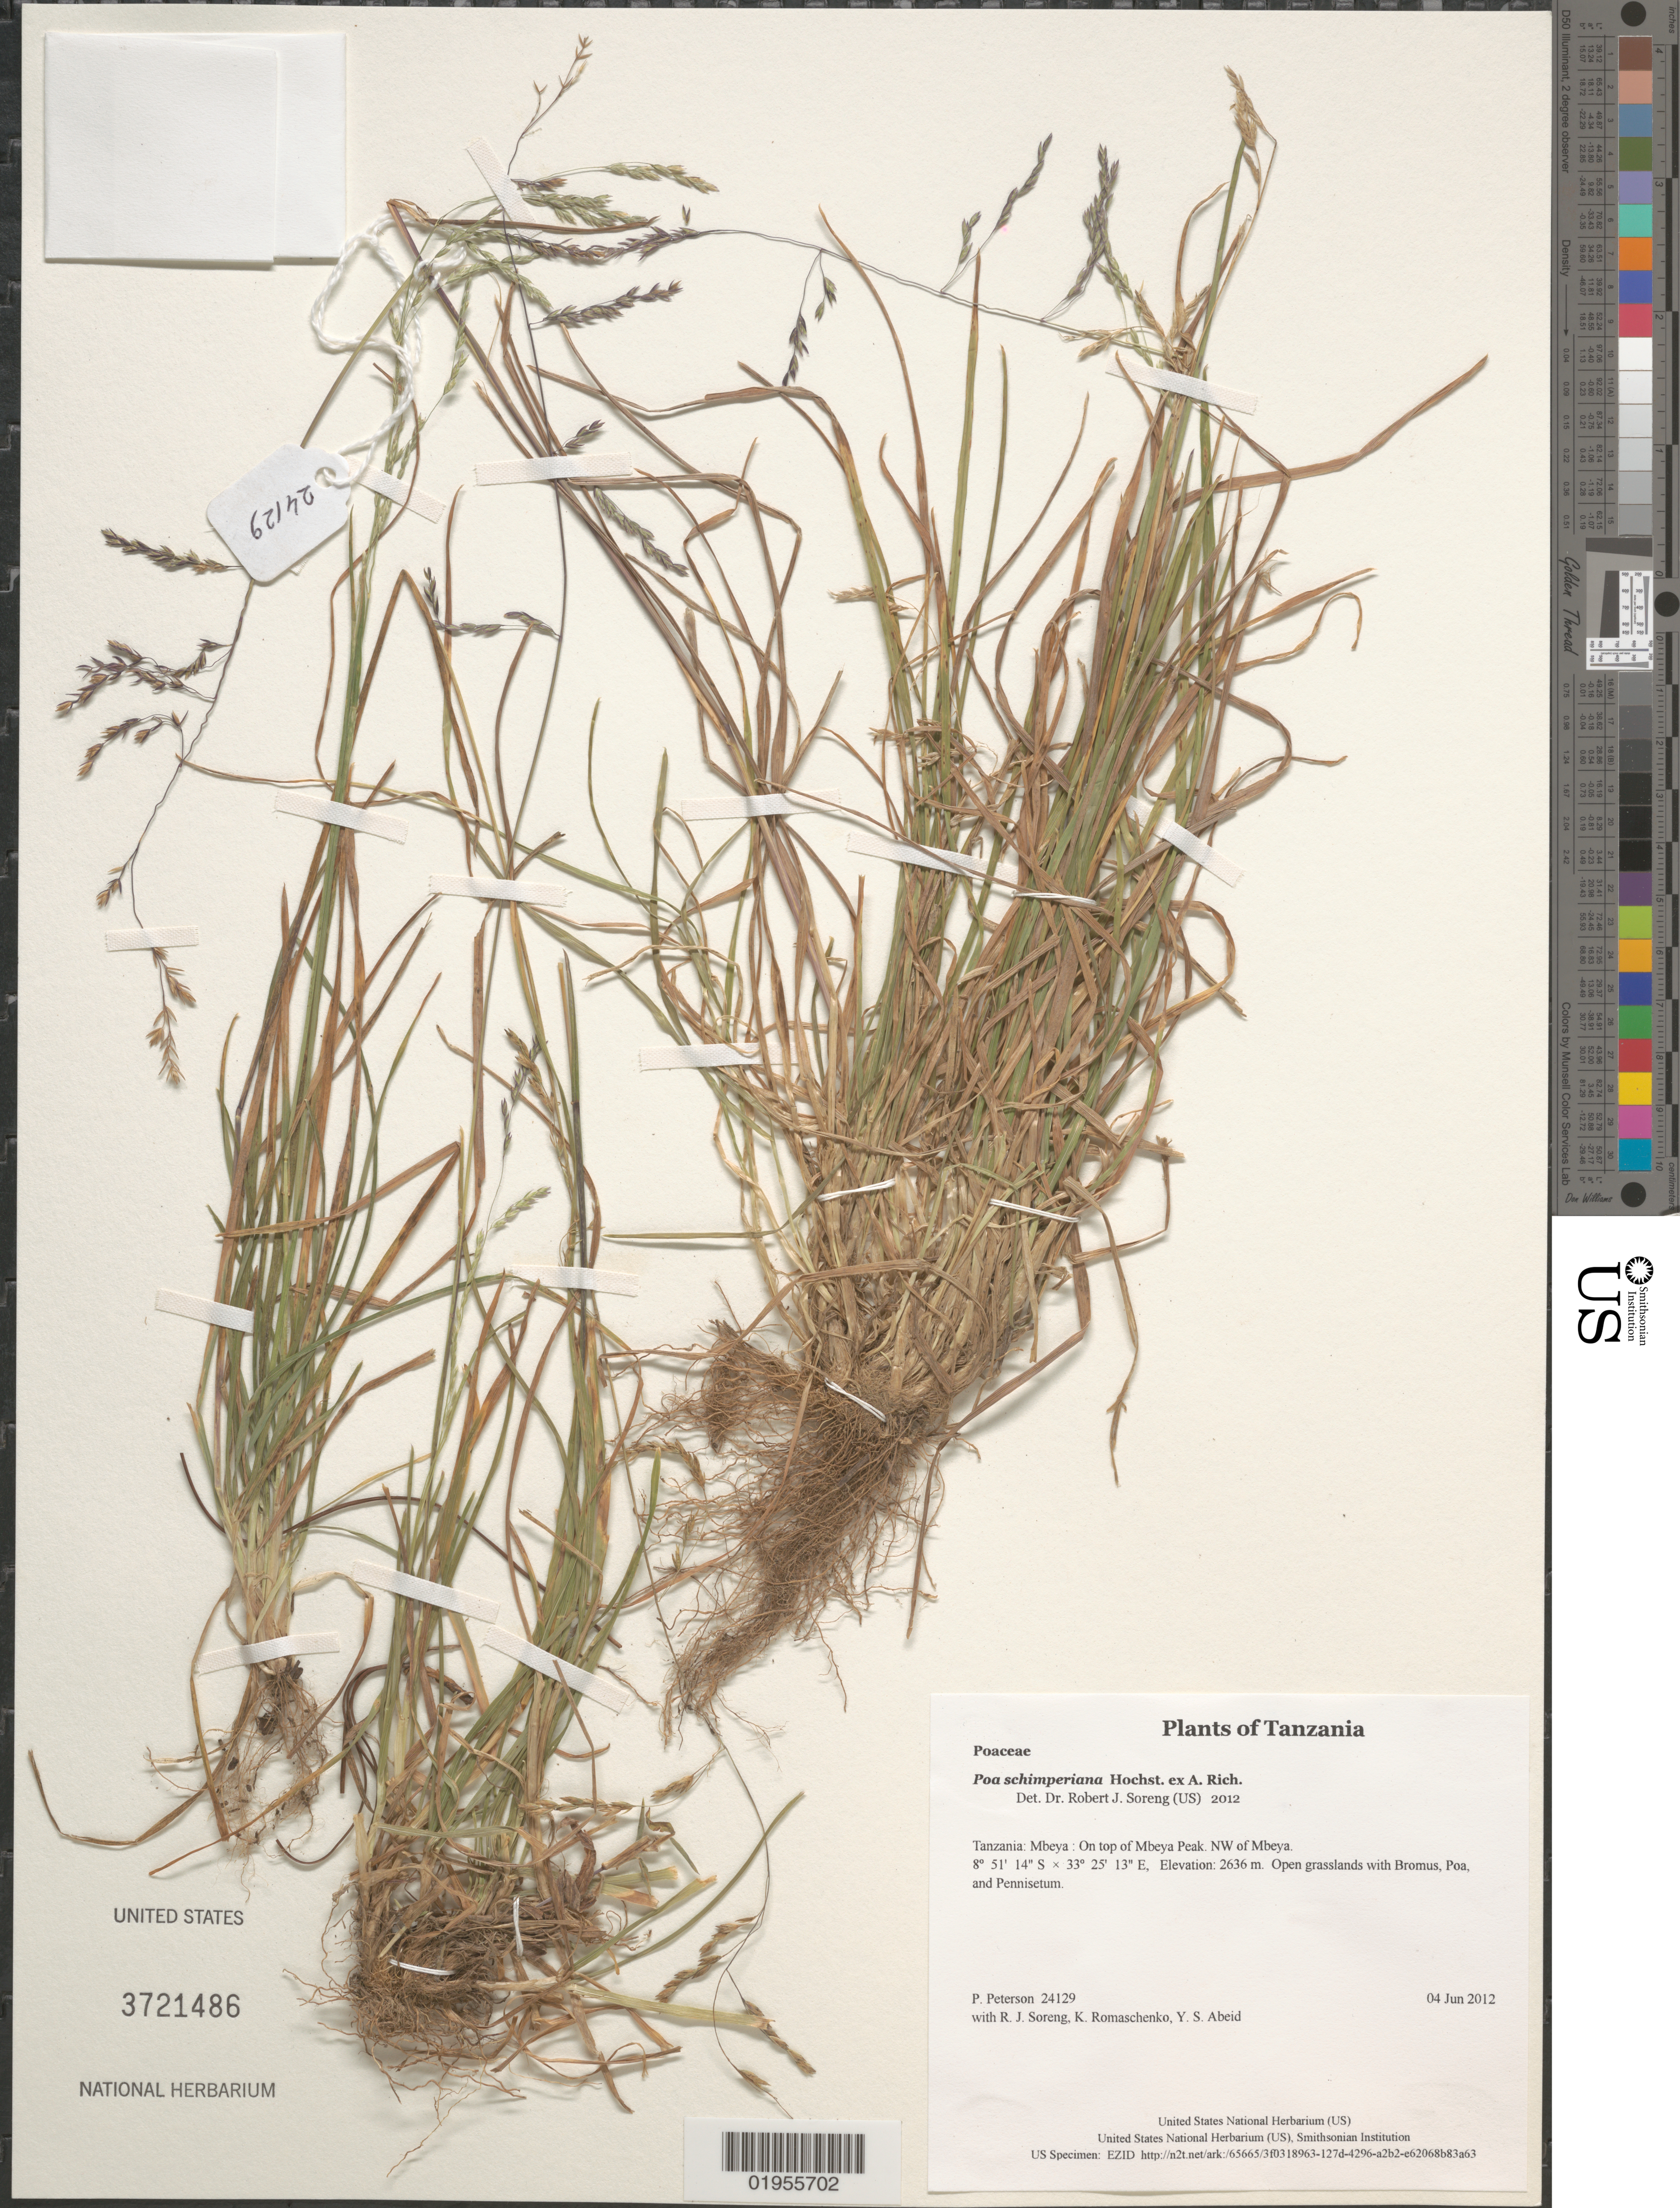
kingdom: Plantae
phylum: Tracheophyta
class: Liliopsida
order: Poales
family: Poaceae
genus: Poa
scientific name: Poa schimperiana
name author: Hochst. ex A. Rich.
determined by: Soreng, Robert J., Research Associate (BOT), Smithsonian Institution - National Museum of Natural History (UNITED STATES)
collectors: P. M. Peterson, R. J. Soreng, K. Romaschenko & Y. Abeid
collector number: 24129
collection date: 2012-06-04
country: Tanzania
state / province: Mbeya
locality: On top of Mbeya Peak. NW of Mbeya.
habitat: Open grasslands with Bromus, Poa, and Pennisetum.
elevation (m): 2636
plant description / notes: voucher has a web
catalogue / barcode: US 3721486